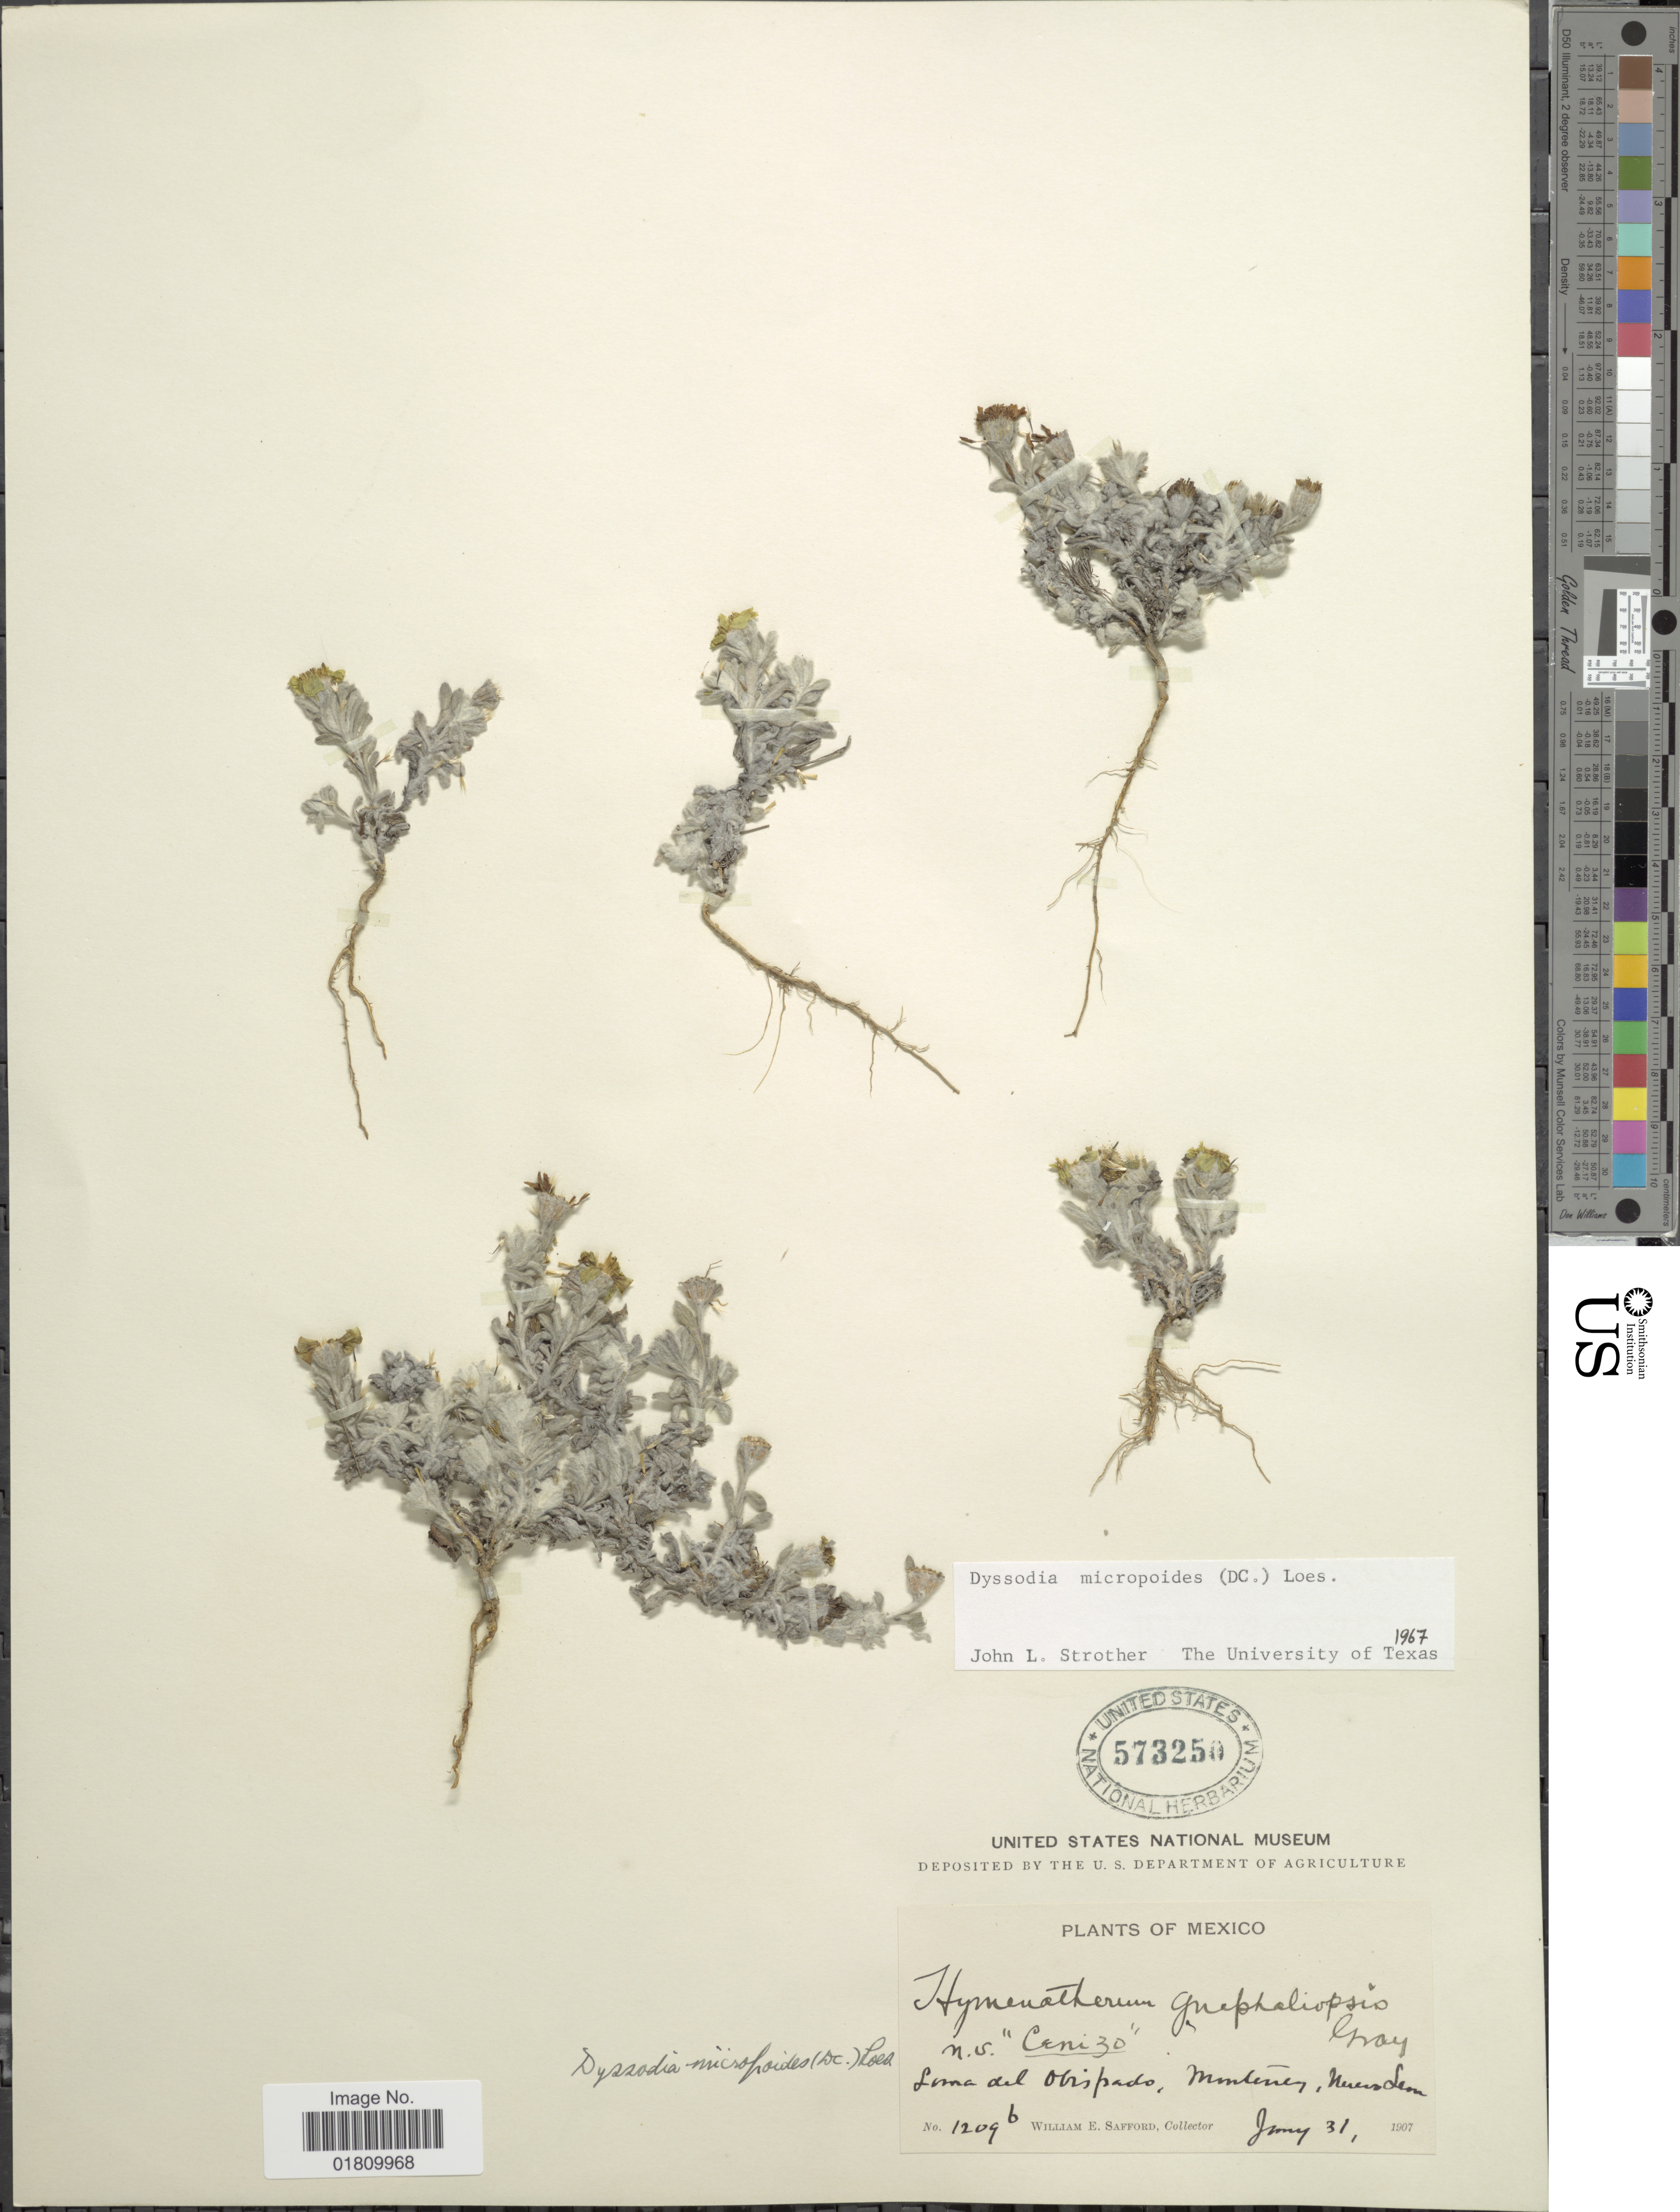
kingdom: Plantae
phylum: Tracheophyta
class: Magnoliopsida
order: Asterales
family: Asteraceae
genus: Thymophylla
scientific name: Thymophylla micropoides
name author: (DC.) Strother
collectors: W. E. Safford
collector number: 1209b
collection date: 1907-01-31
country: Mexico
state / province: Nuevo León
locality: N.s. "Cenizo", loma del Obispado, Monterrey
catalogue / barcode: US 573250